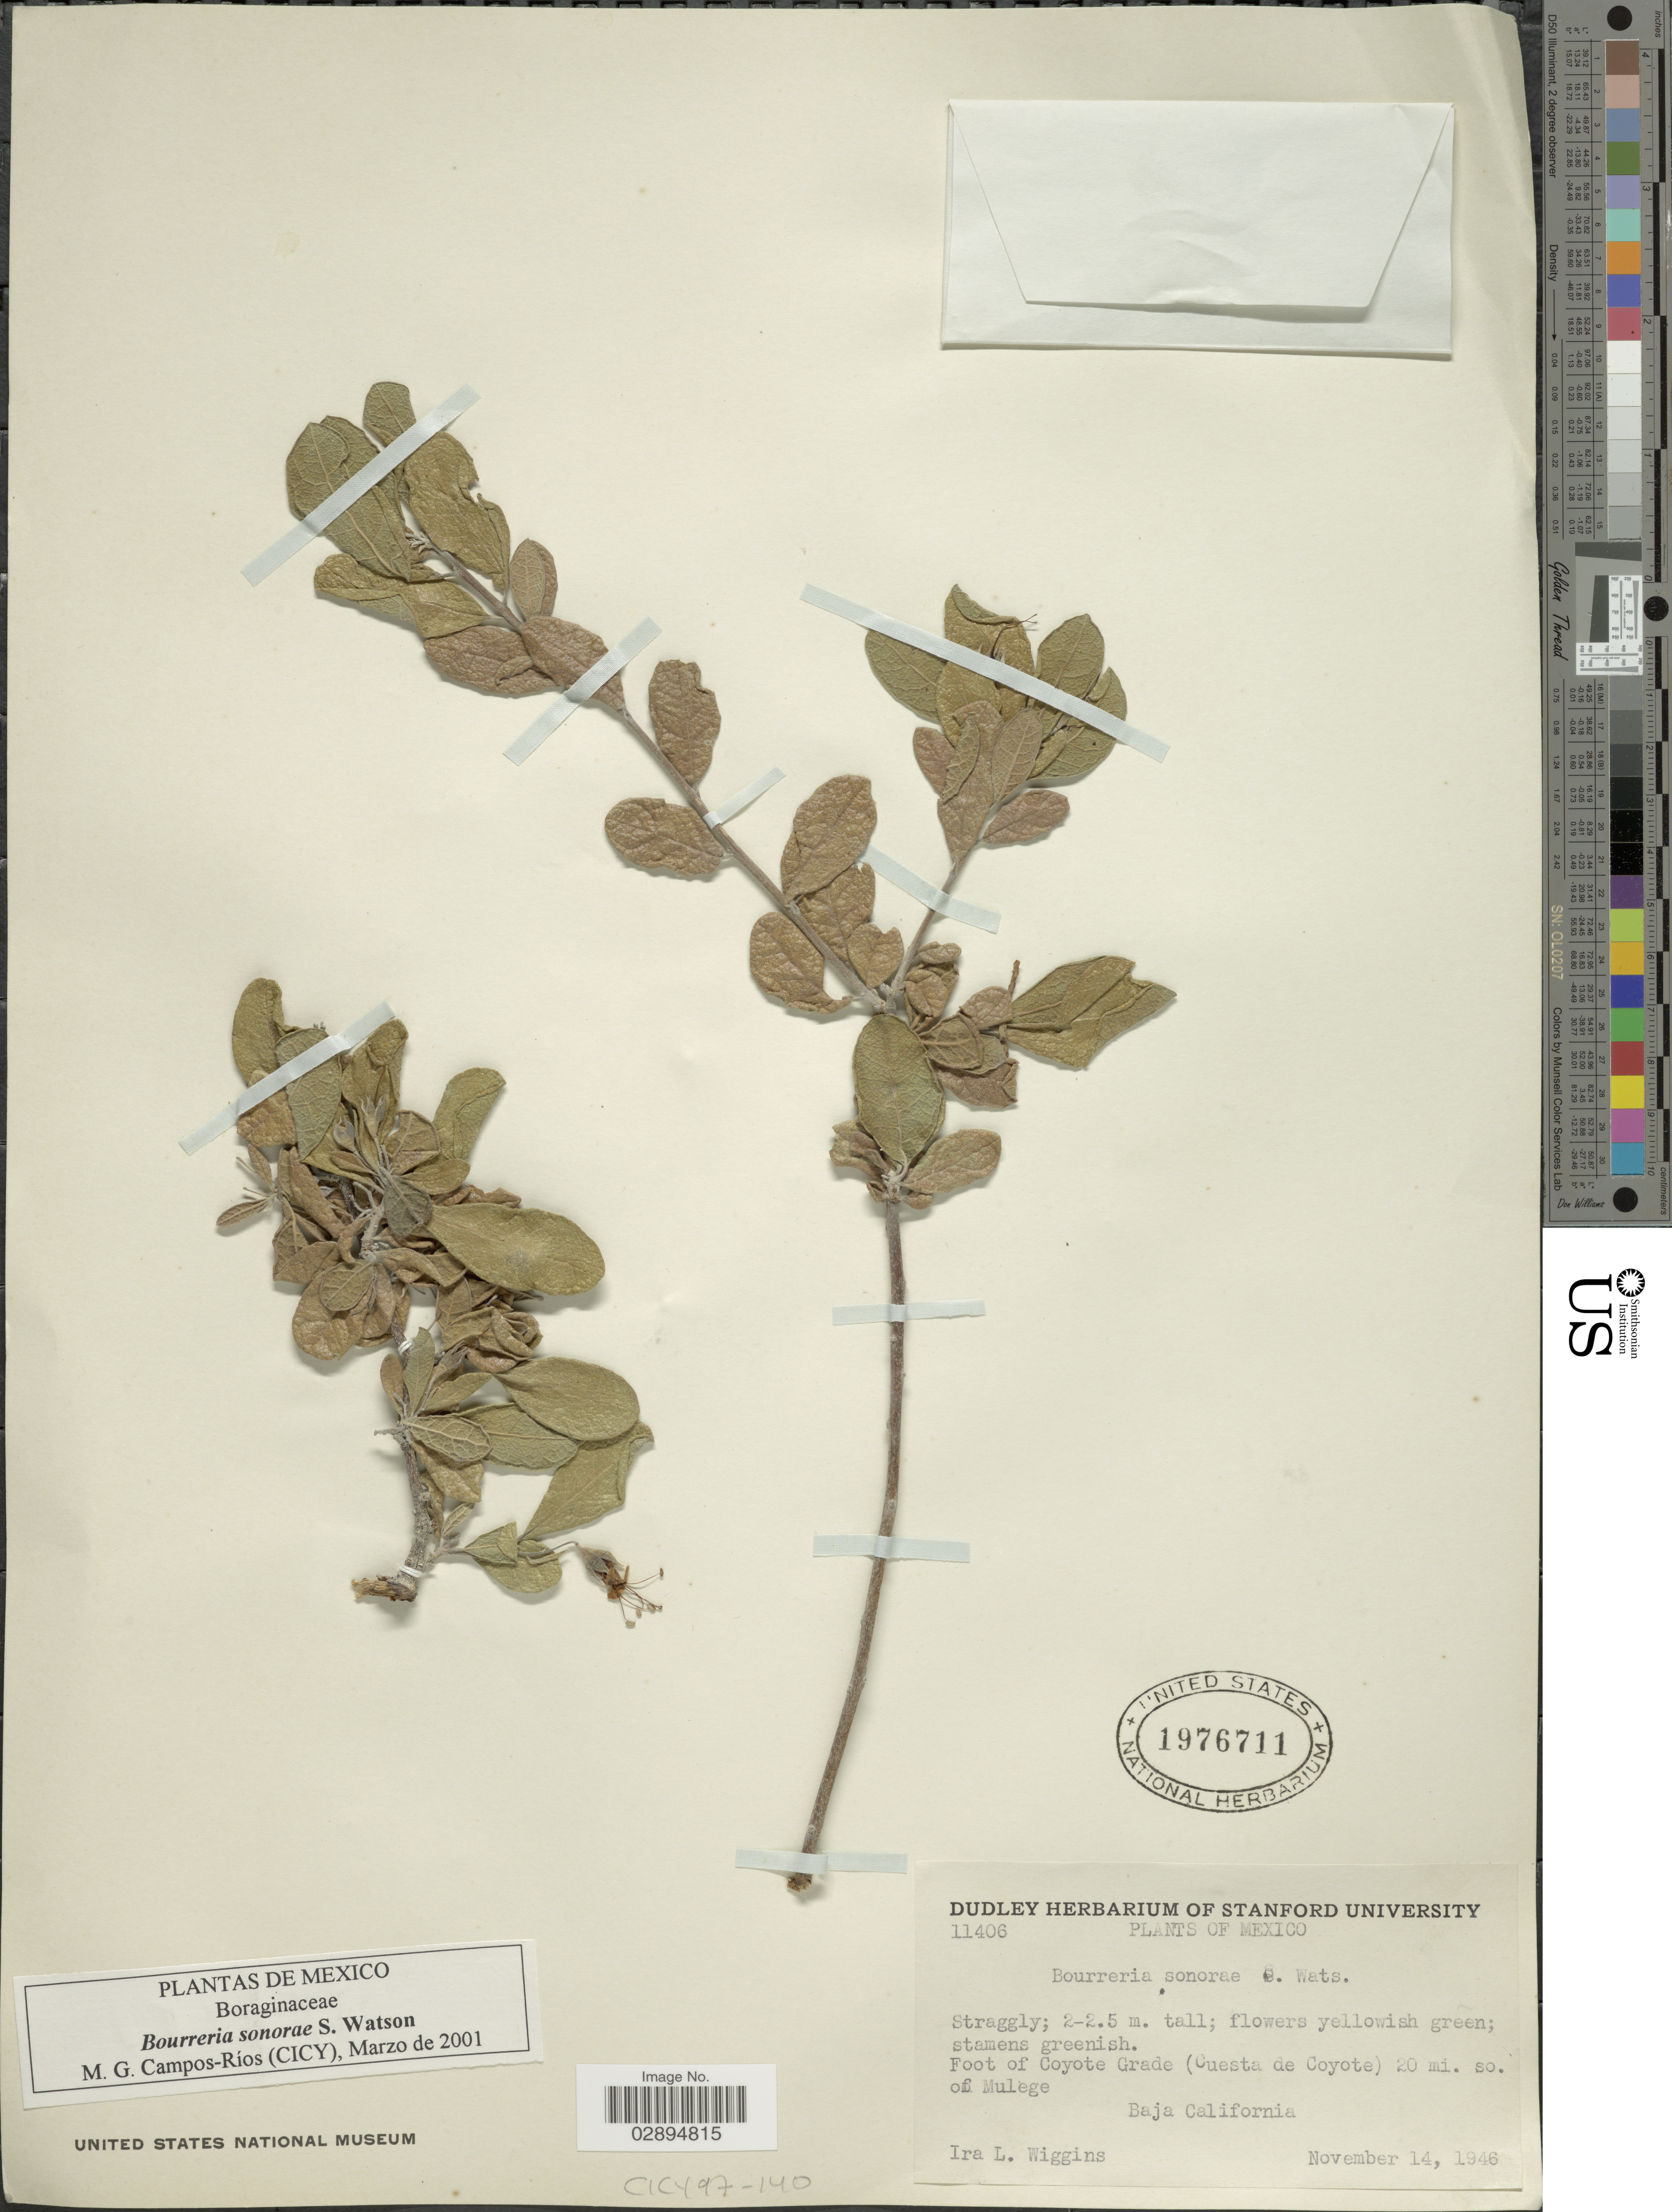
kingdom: Plantae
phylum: Tracheophyta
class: Magnoliopsida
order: Boraginales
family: Ehretiaceae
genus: Bourreria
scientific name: Bourreria sonorae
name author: S. Watson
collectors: I. L. Wiggins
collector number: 11406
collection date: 1946-11-14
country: Mexico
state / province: Baja California Sur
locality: Foot of Coyote Grade (Cuesta de Coyote) 20 mi. so. of Mulege.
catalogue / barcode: US 1976711